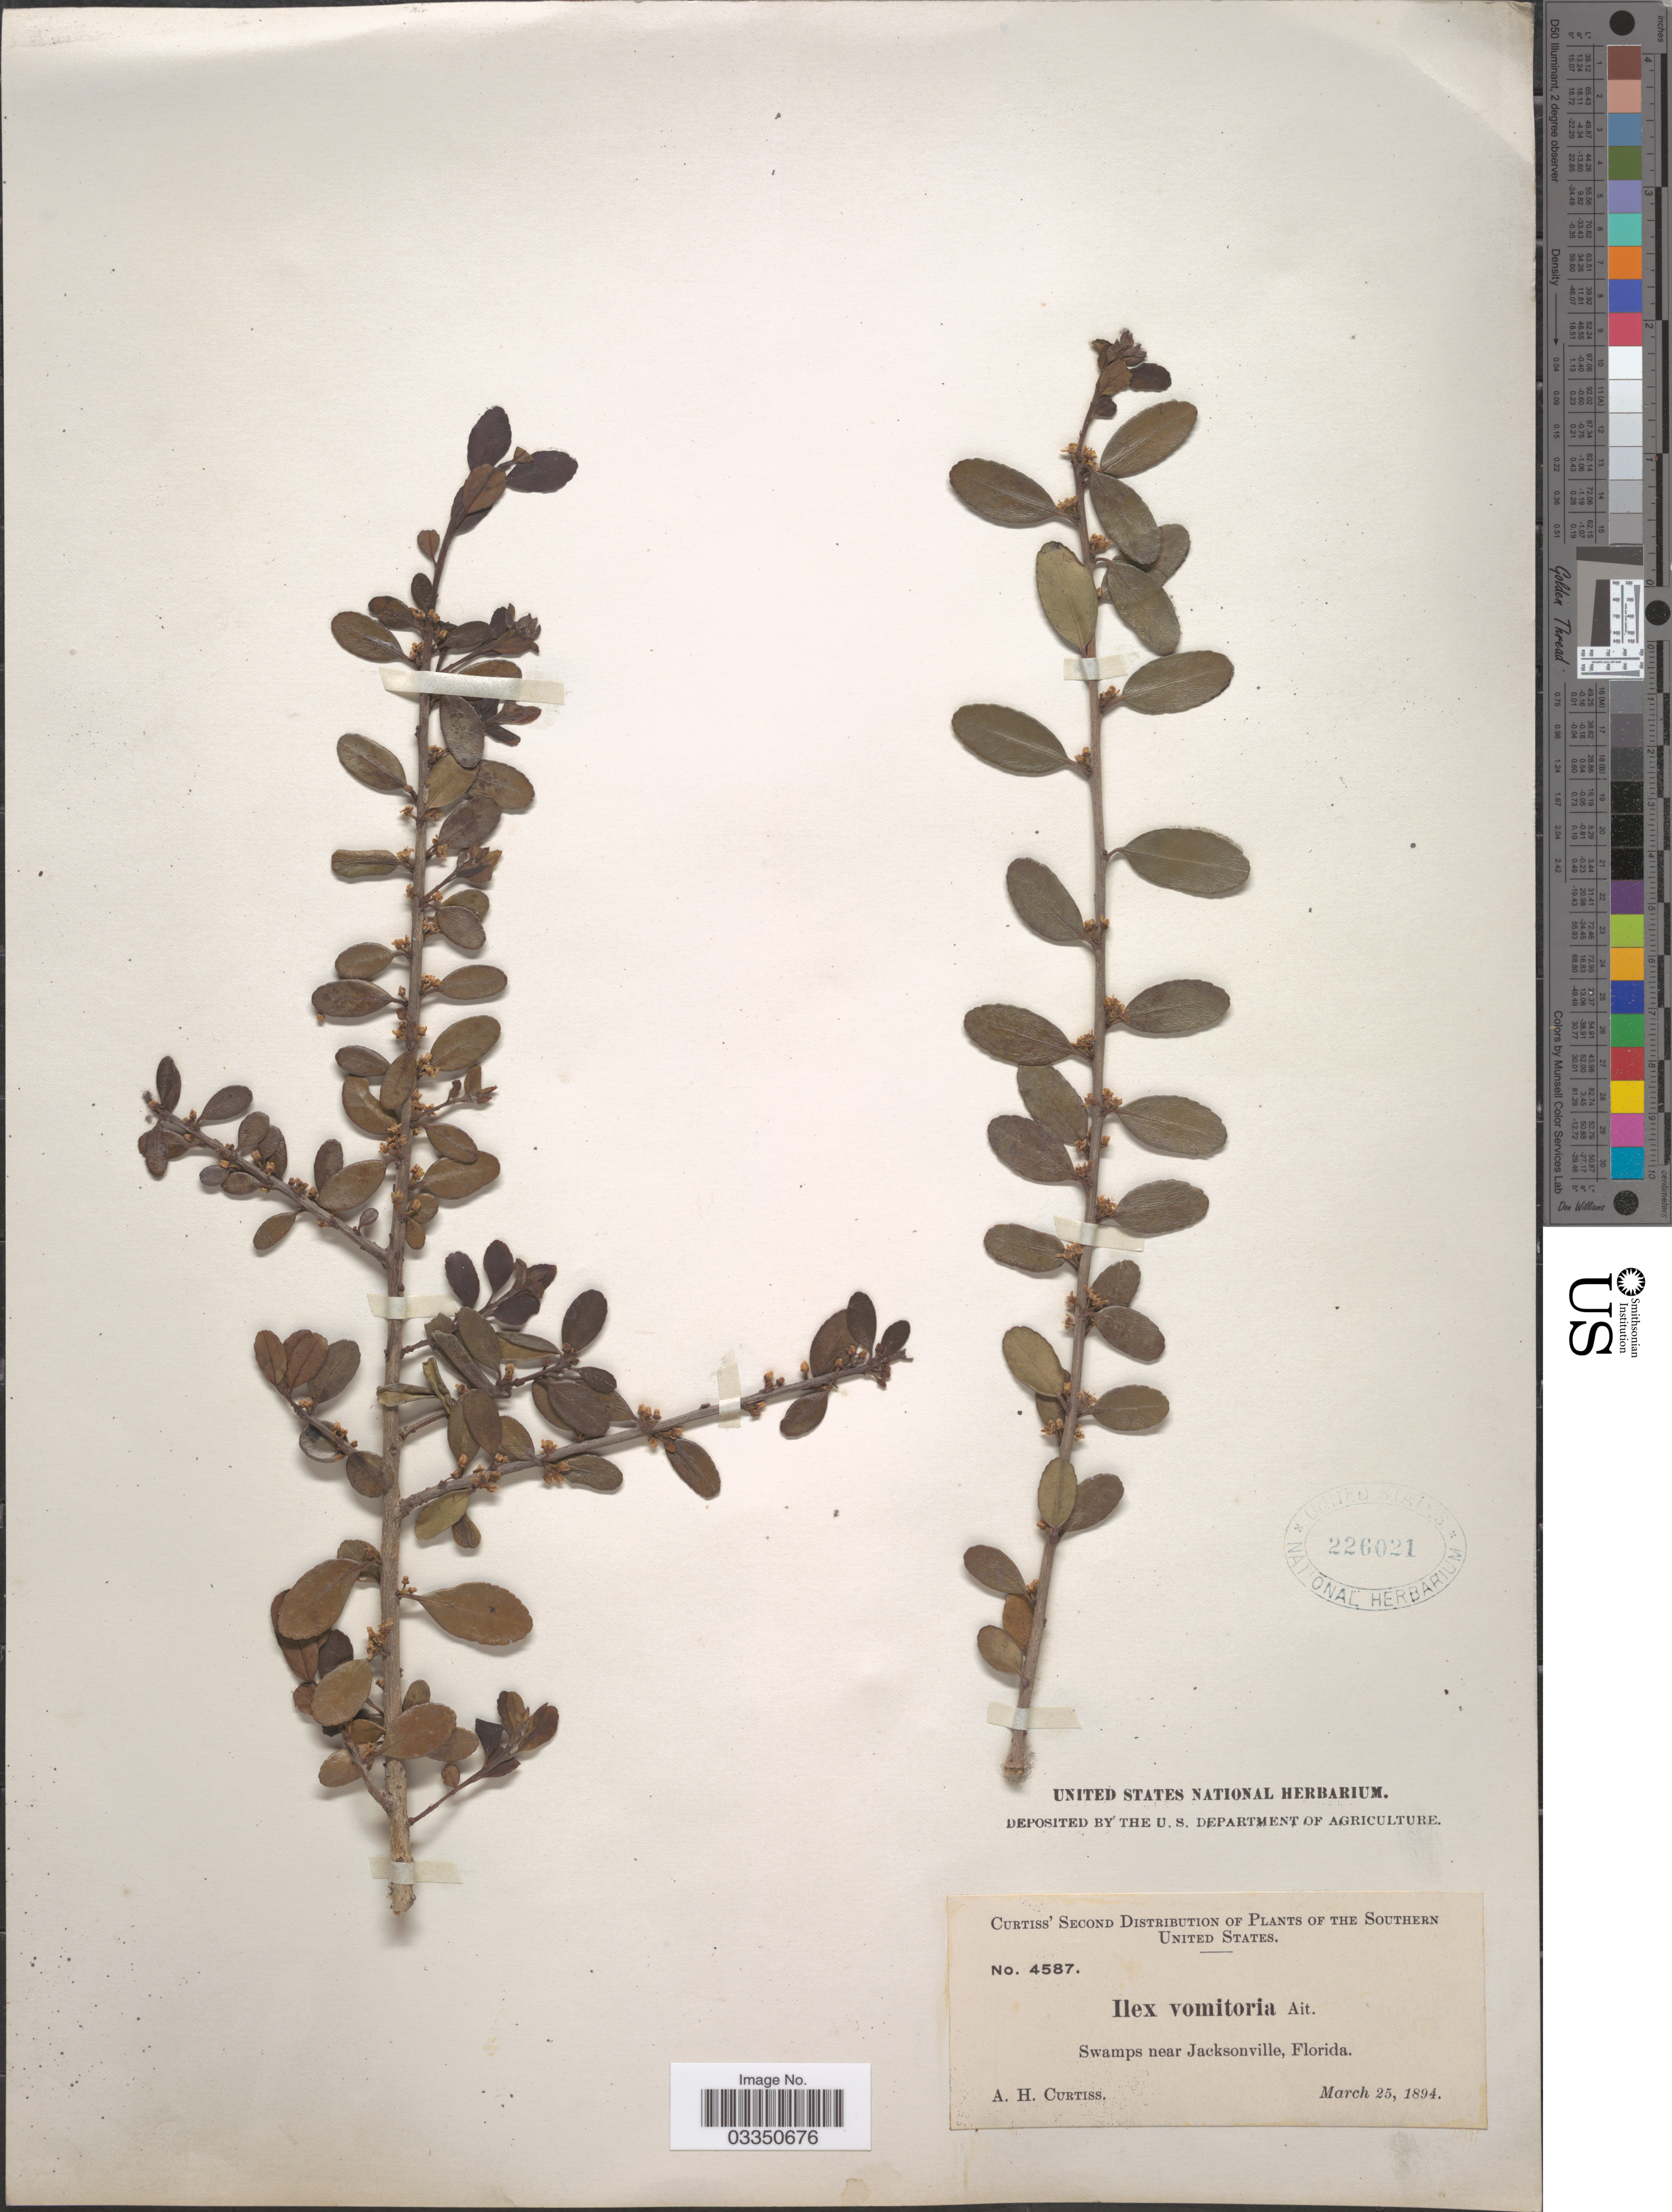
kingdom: Plantae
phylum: Tracheophyta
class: Magnoliopsida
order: Aquifoliales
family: Aquifoliaceae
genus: Ilex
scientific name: Ilex vomitoria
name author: Aiton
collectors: A. H. Curtiss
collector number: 4587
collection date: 1894-03-25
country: United States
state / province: Florida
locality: Southern United States. Swamps near Jacksonville.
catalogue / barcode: US 226021